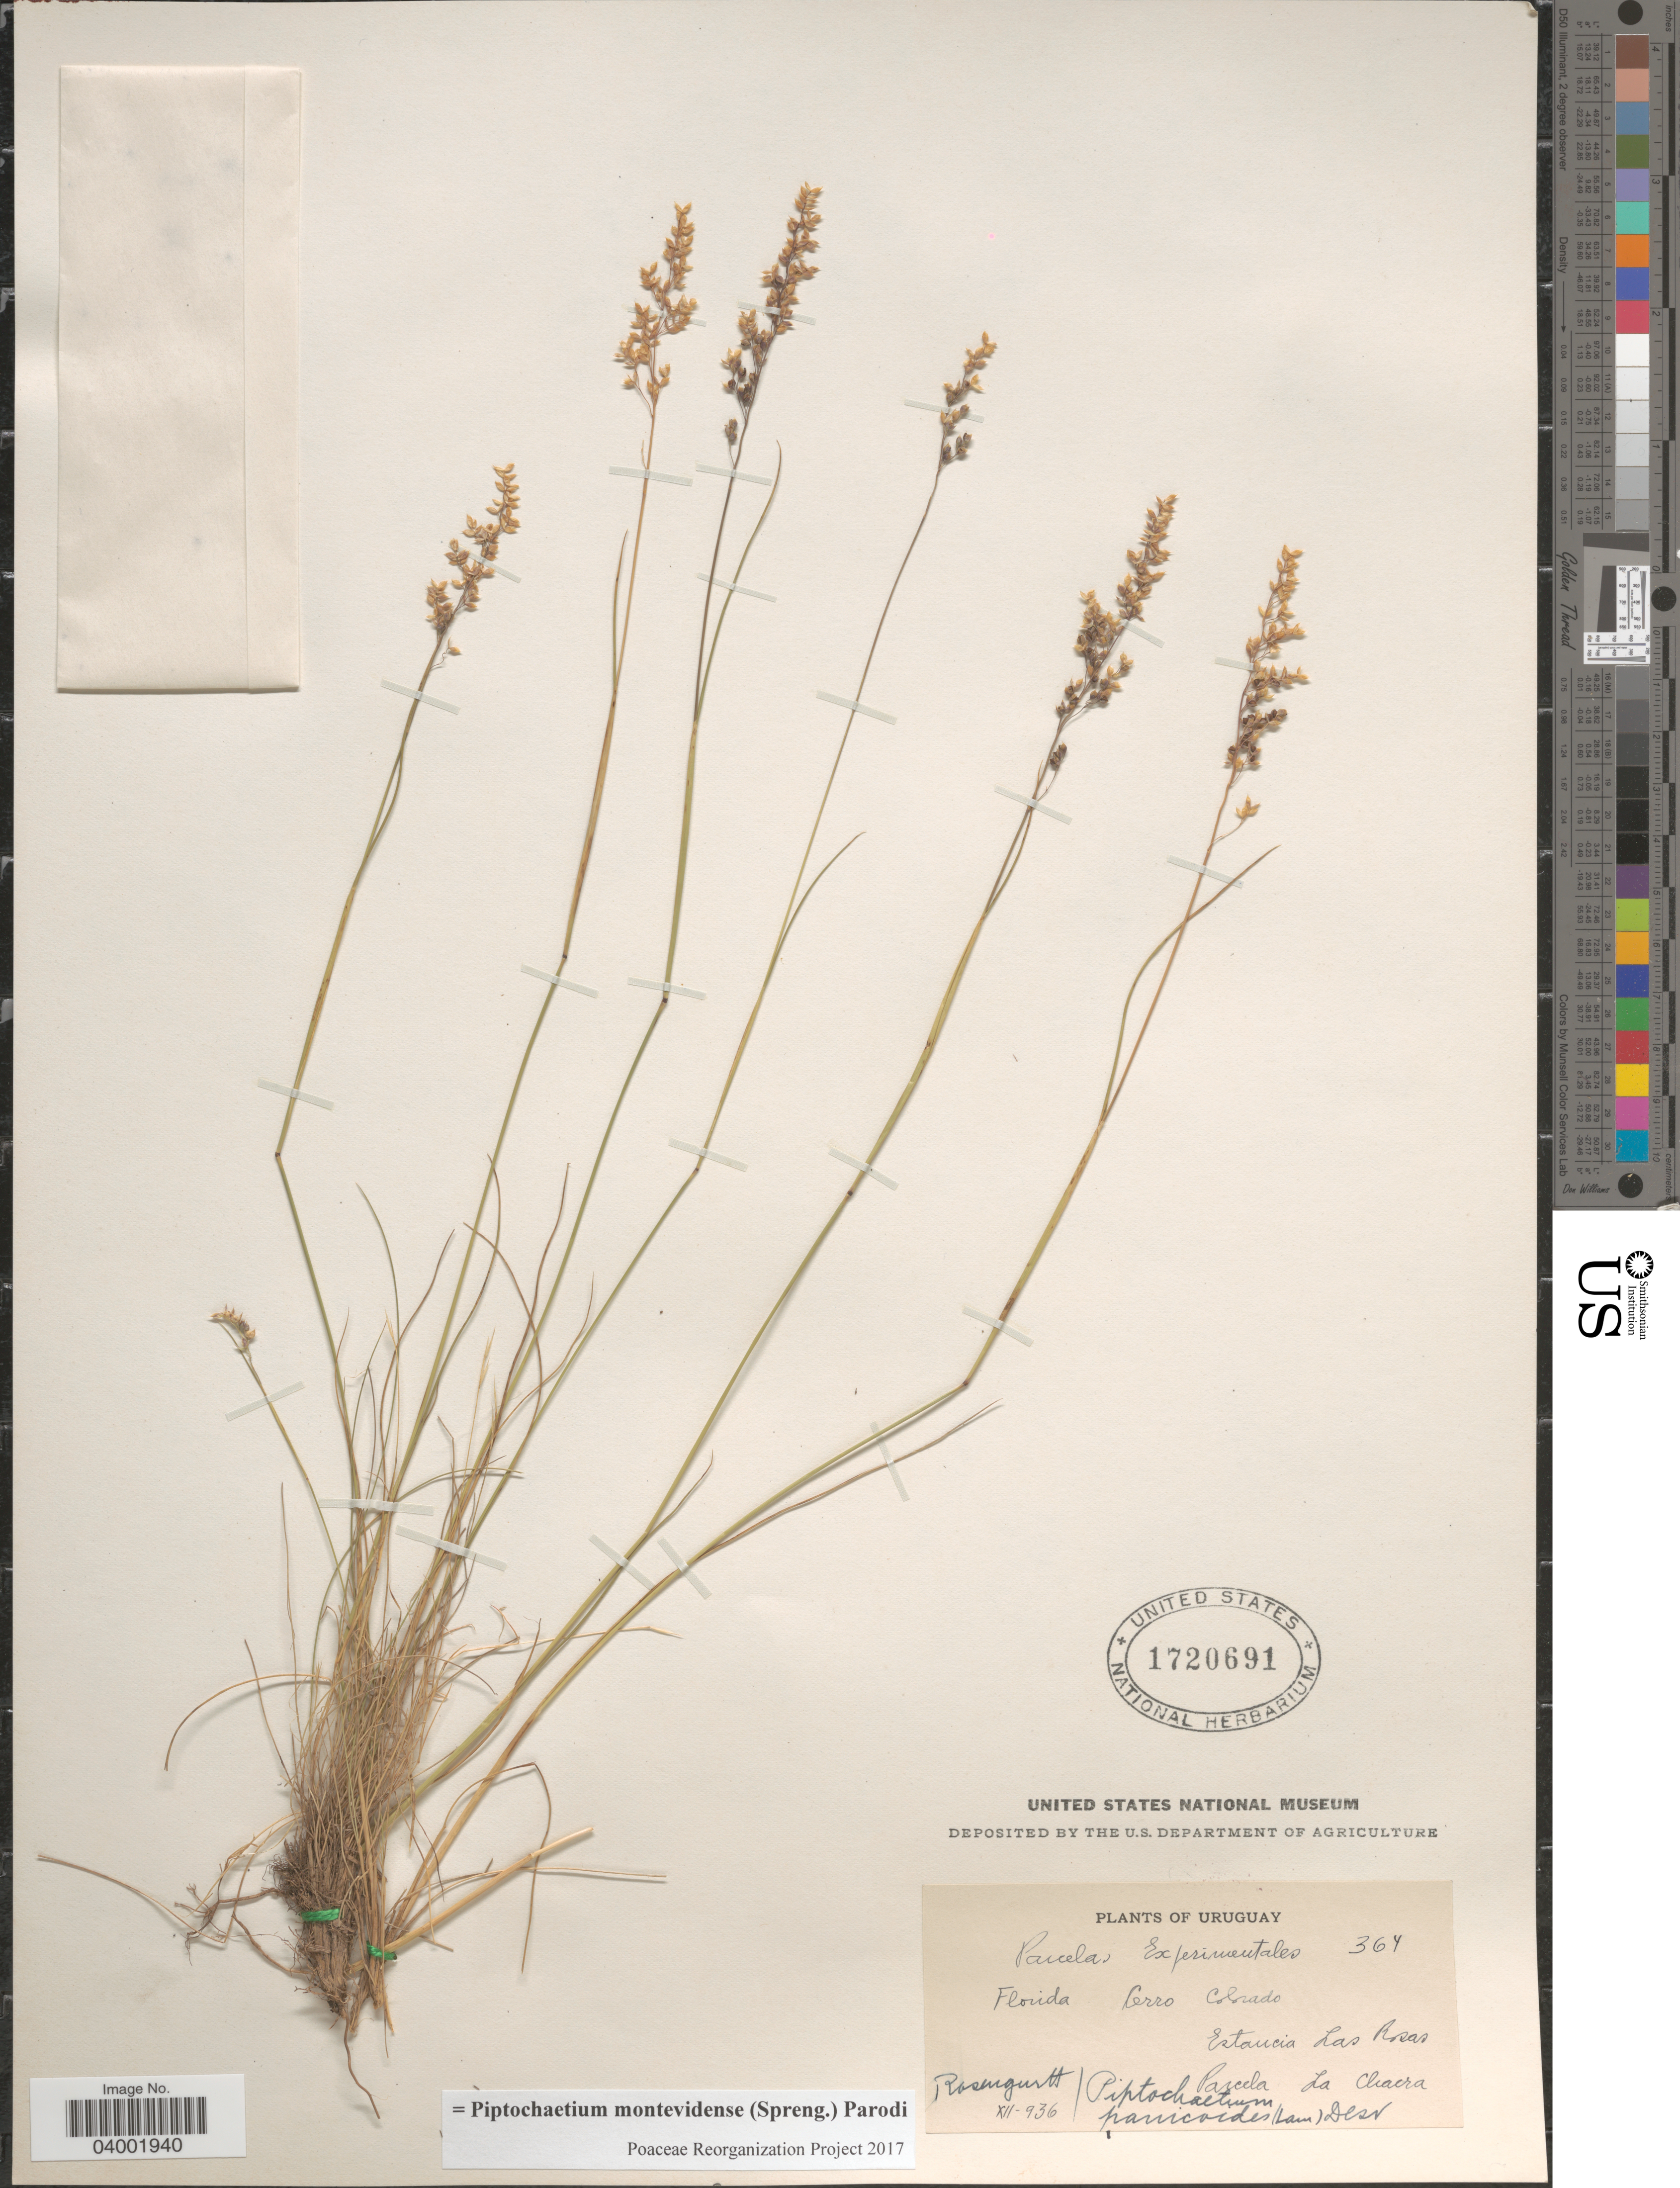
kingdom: Plantae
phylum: Tracheophyta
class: Liliopsida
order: Poales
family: Poaceae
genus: Piptochaetium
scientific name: Piptochaetium montevidense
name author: (Spreng.) Parodi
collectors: Rosengurtt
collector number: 364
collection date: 1936-12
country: Uruguay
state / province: Florida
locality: Cerro Colorado. Estancia Las Rosas. Parcela La Chaera.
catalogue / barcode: US 1720691